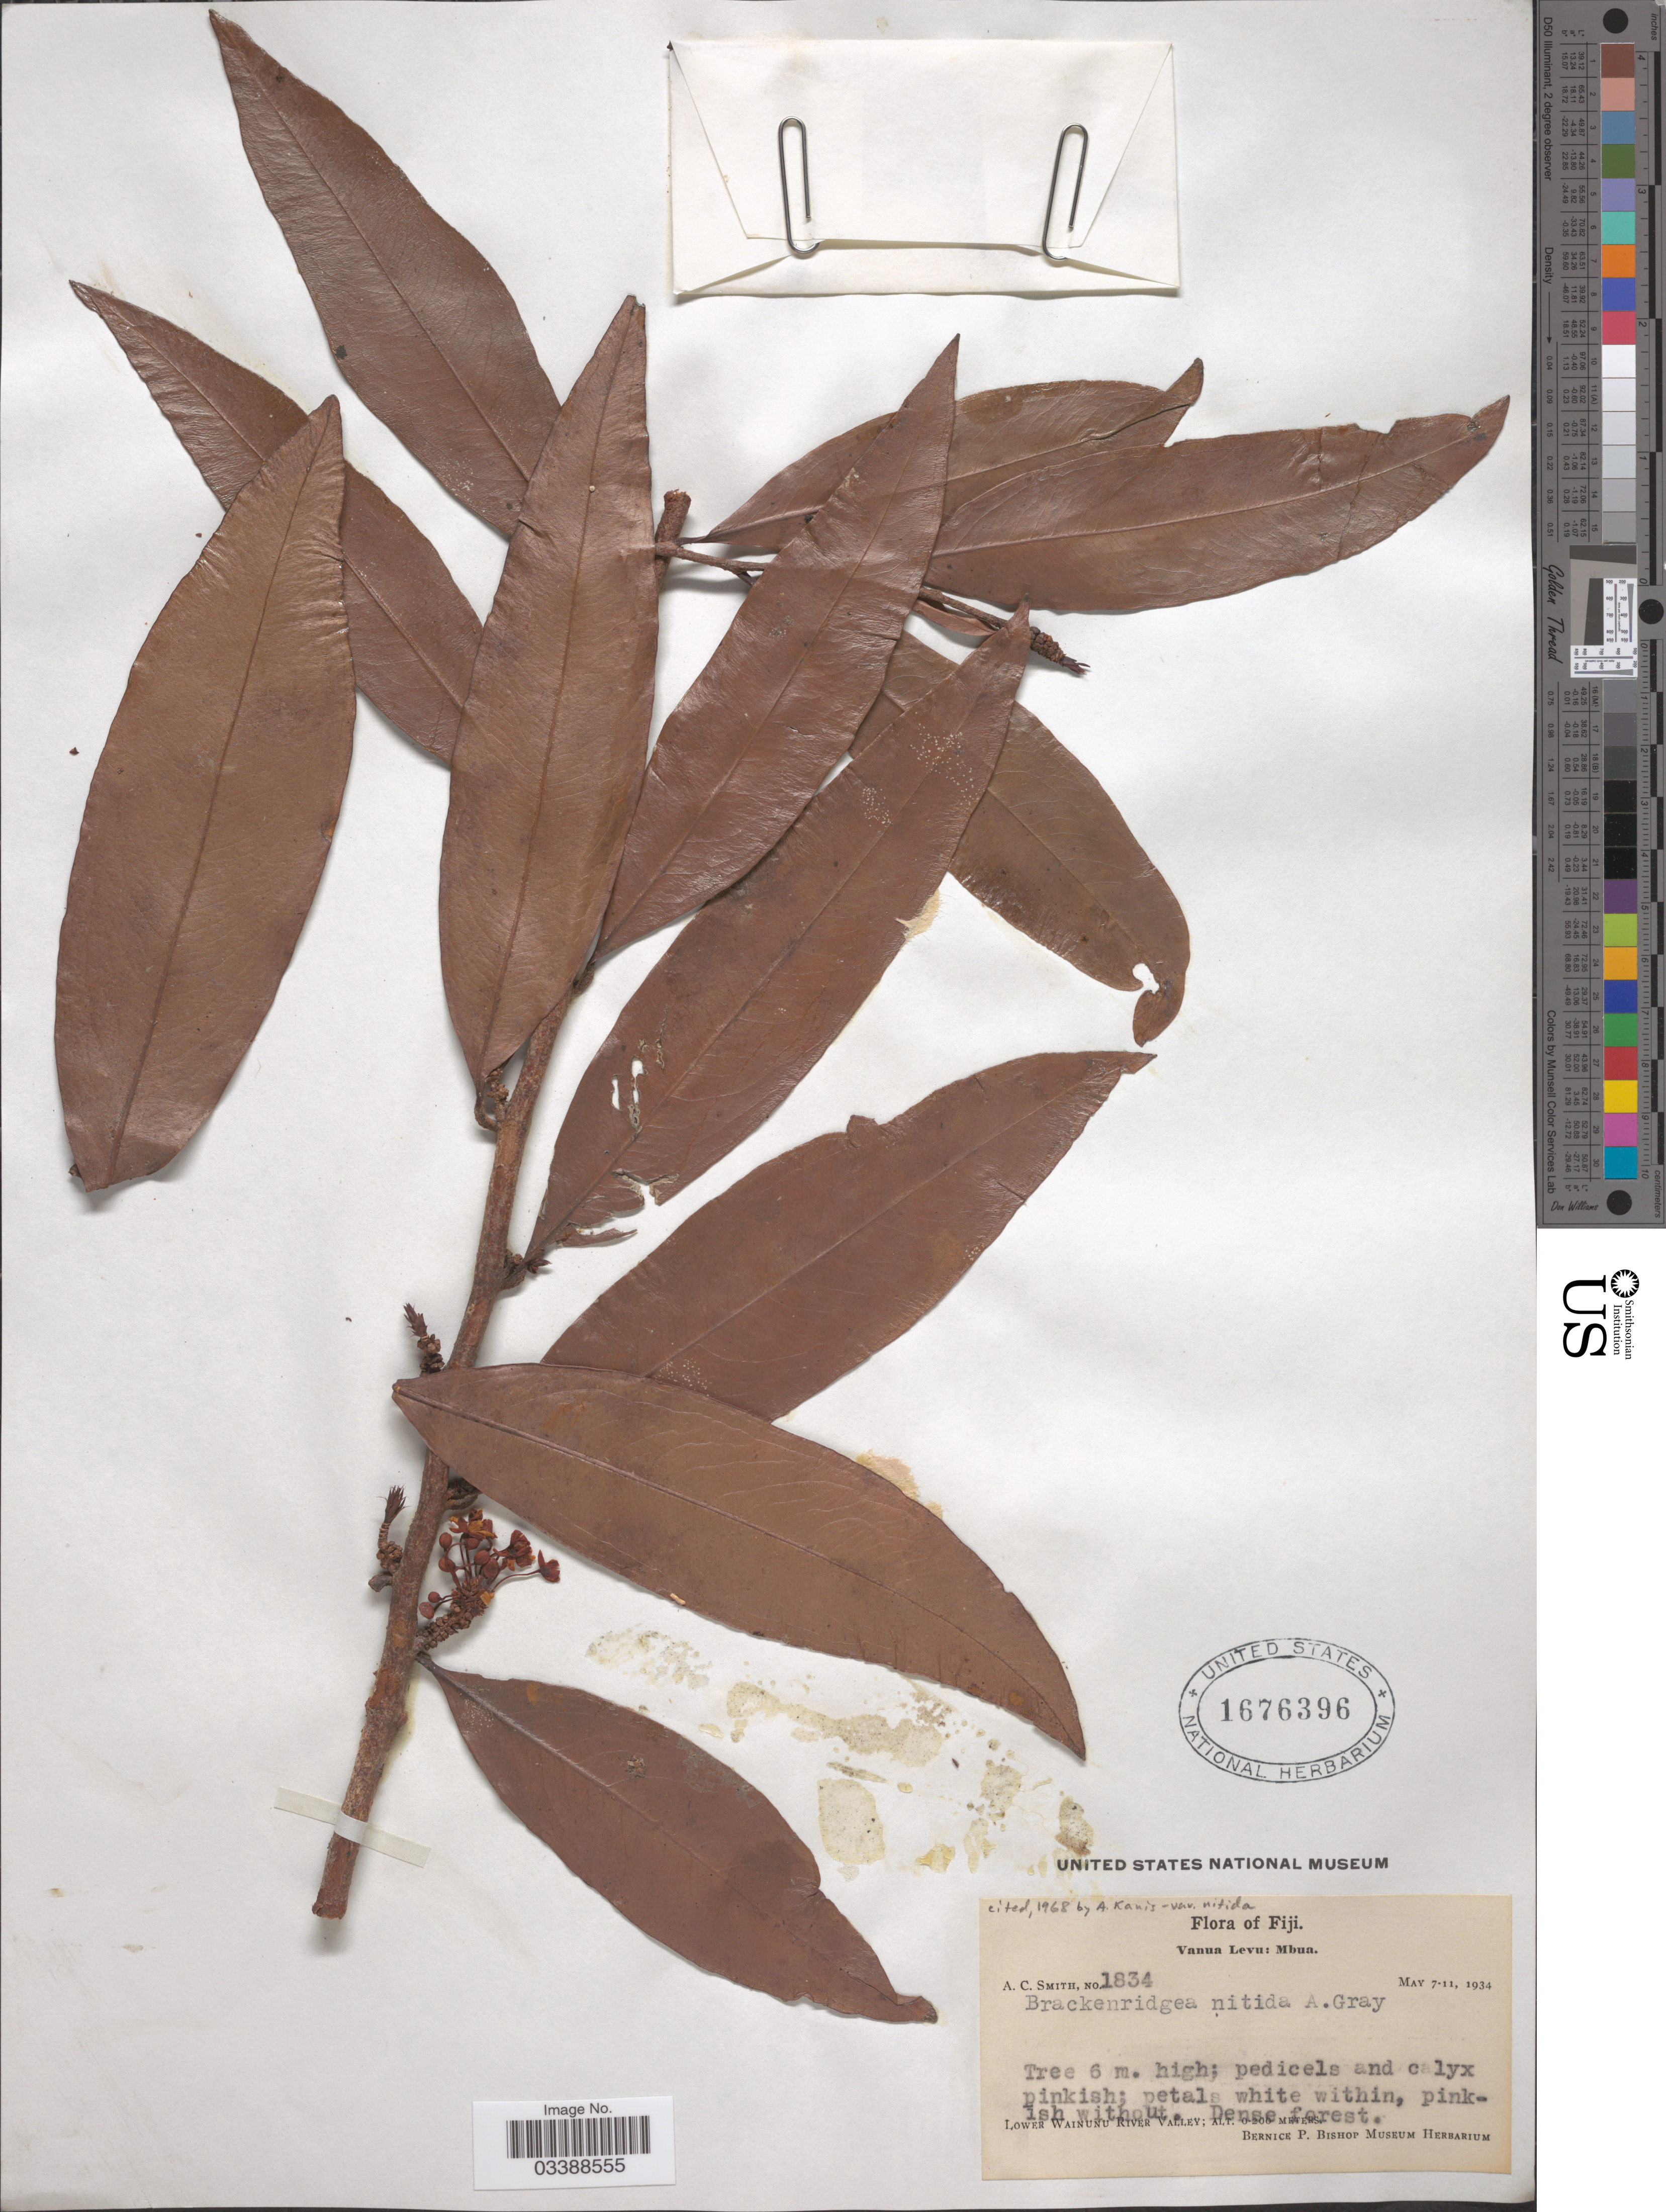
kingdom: Plantae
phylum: Tracheophyta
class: Magnoliopsida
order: Malpighiales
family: Ochnaceae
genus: Brackenridgea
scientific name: Brackenridgea nitida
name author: A. Gray in Wilkes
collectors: A. C. Smith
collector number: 1834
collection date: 1934-05-07/1934-05-11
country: Fiji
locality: Vanua Levu: Mbua. Lower Wainunu River Valley.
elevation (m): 0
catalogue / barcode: US 1676396